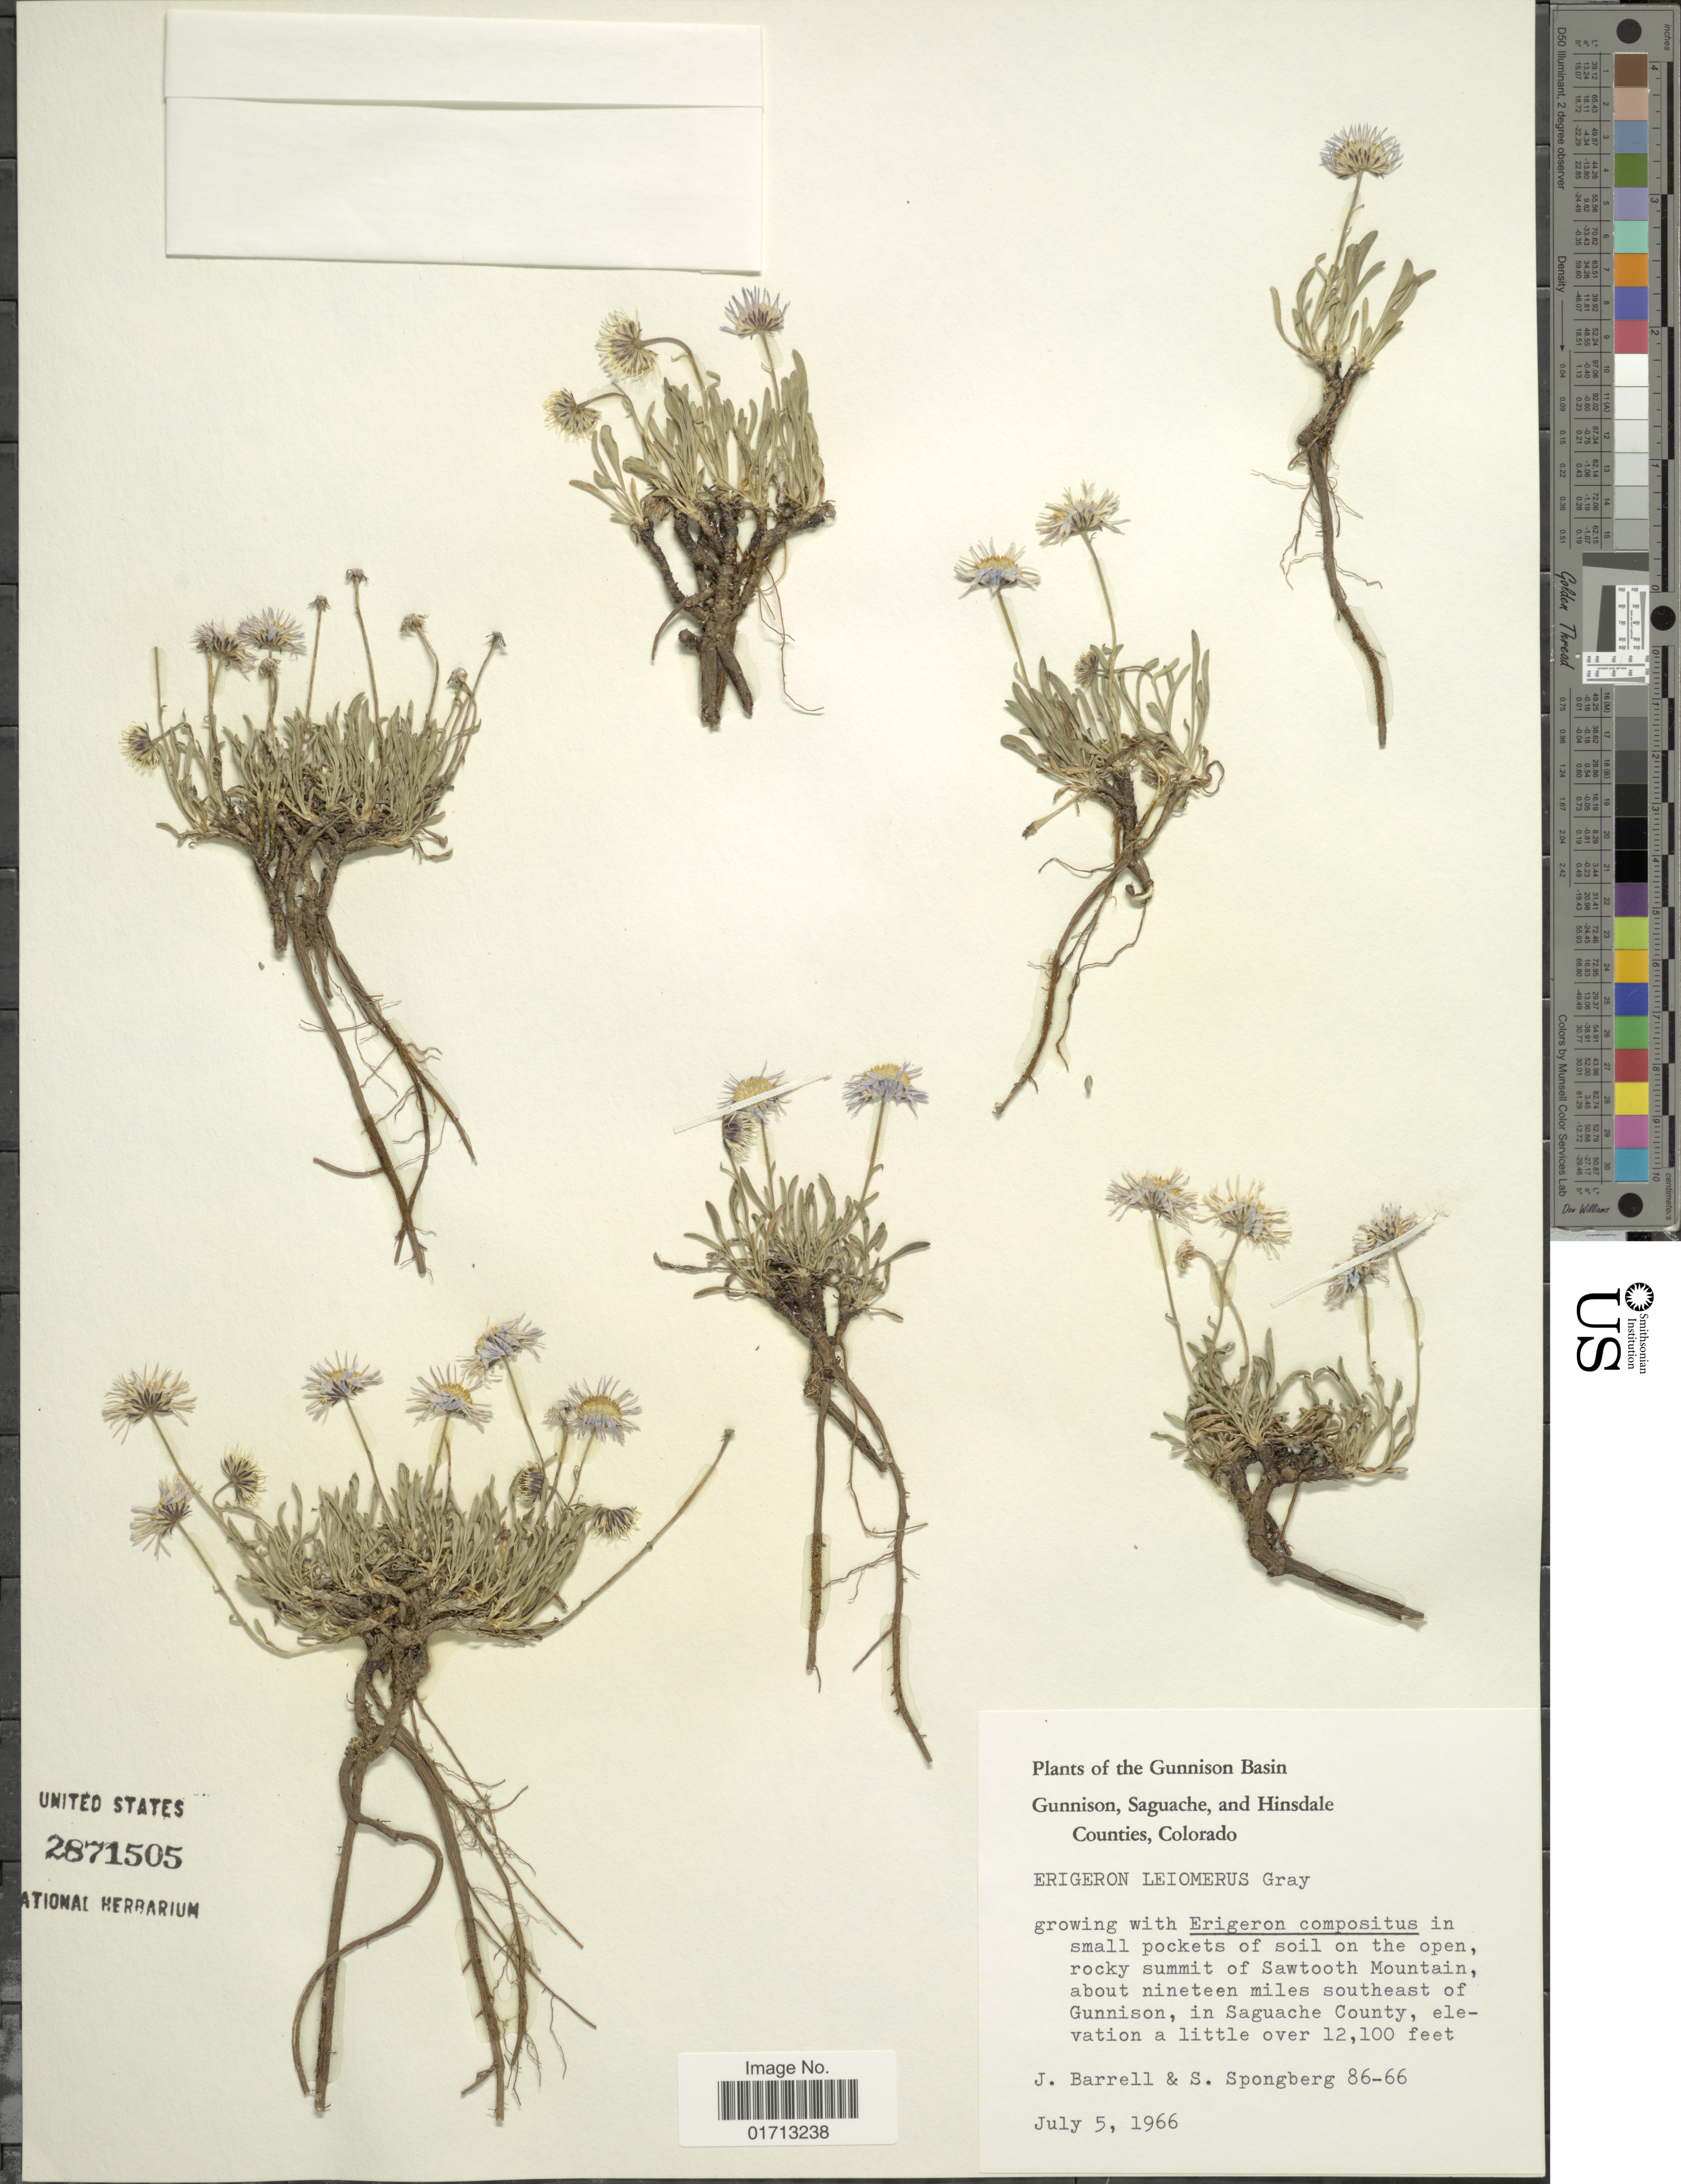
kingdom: Plantae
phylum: Tracheophyta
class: Magnoliopsida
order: Asterales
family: Asteraceae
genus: Erigeron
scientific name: Erigeron leiomerus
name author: A. Gray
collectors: J. Barrell & S. A.Spongberg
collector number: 86-66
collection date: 1966-07-05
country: United States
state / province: Colorado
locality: Gunnison Basin. Sawtooth Mountain, about nineteen miles southeast of Gunnison, in Saguache County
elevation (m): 3688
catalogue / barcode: US 2871505